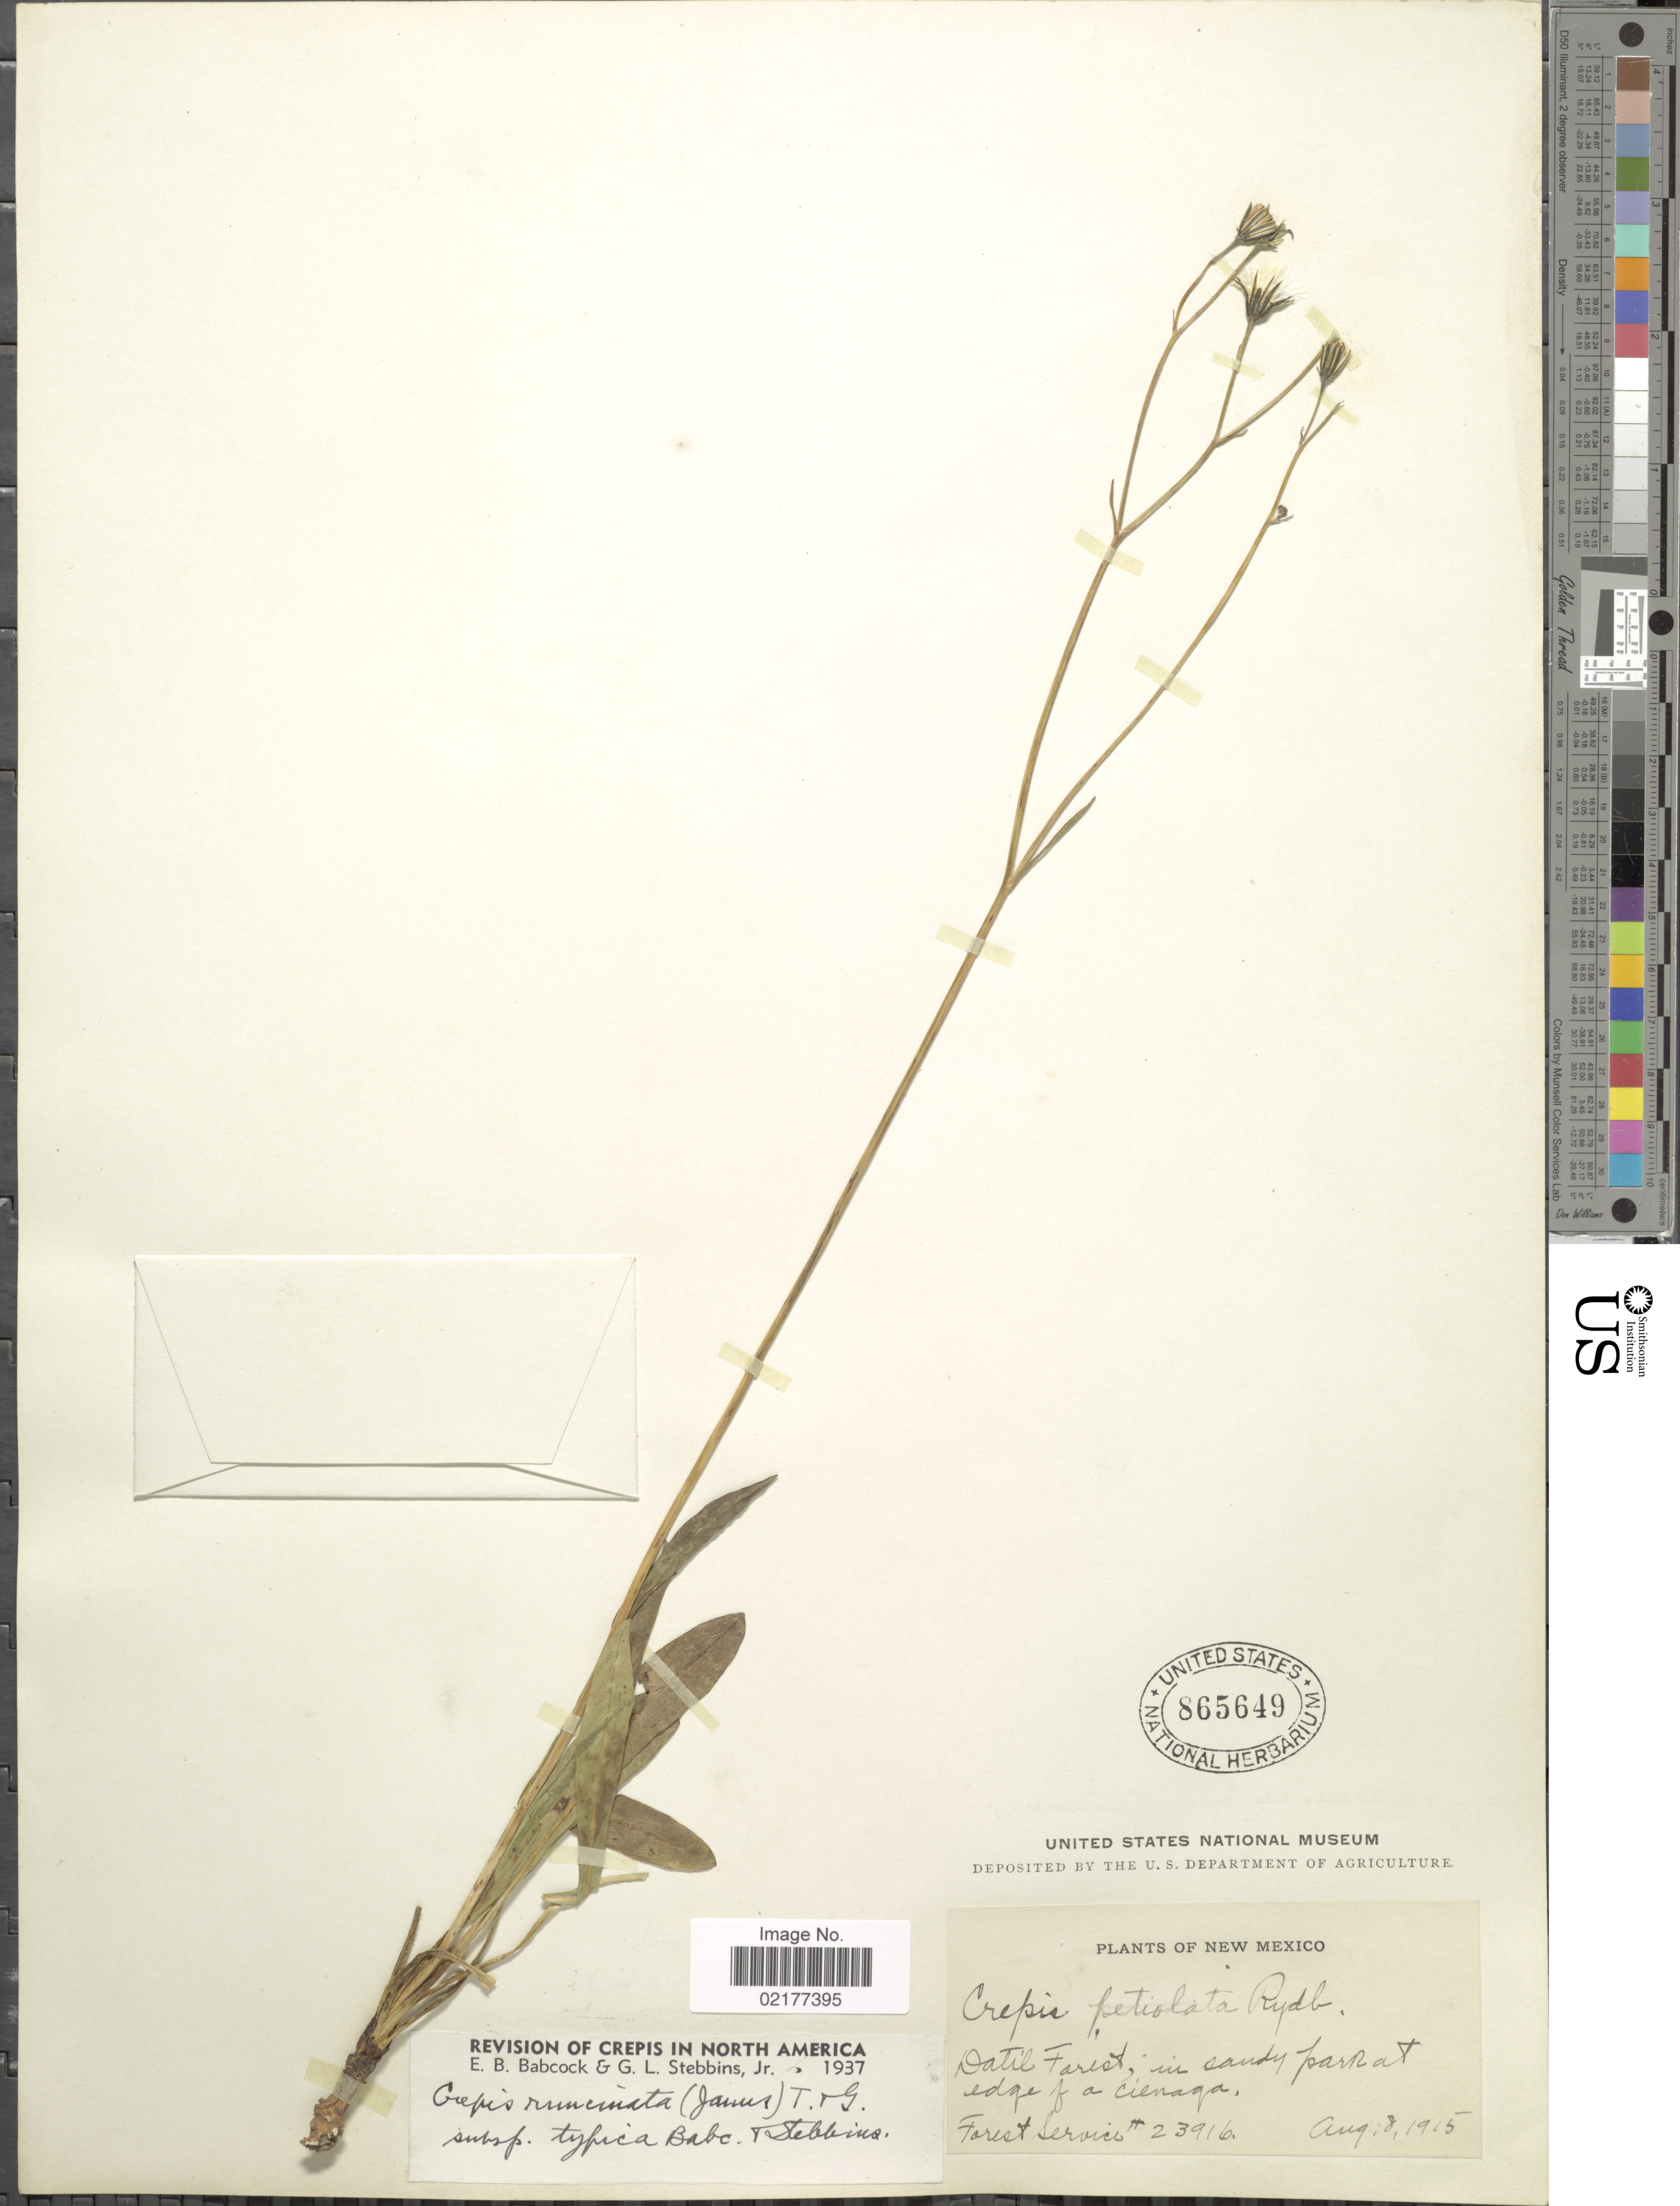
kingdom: Plantae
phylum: Tracheophyta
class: Magnoliopsida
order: Asterales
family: Asteraceae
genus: Crepis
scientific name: Crepis runcinata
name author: Torr. & A. Gray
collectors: Forest Service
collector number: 23916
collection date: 1915-08-08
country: United States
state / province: New Mexico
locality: Datil Forest, in canmdy park at edge of a Cienaga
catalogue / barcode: US 865649